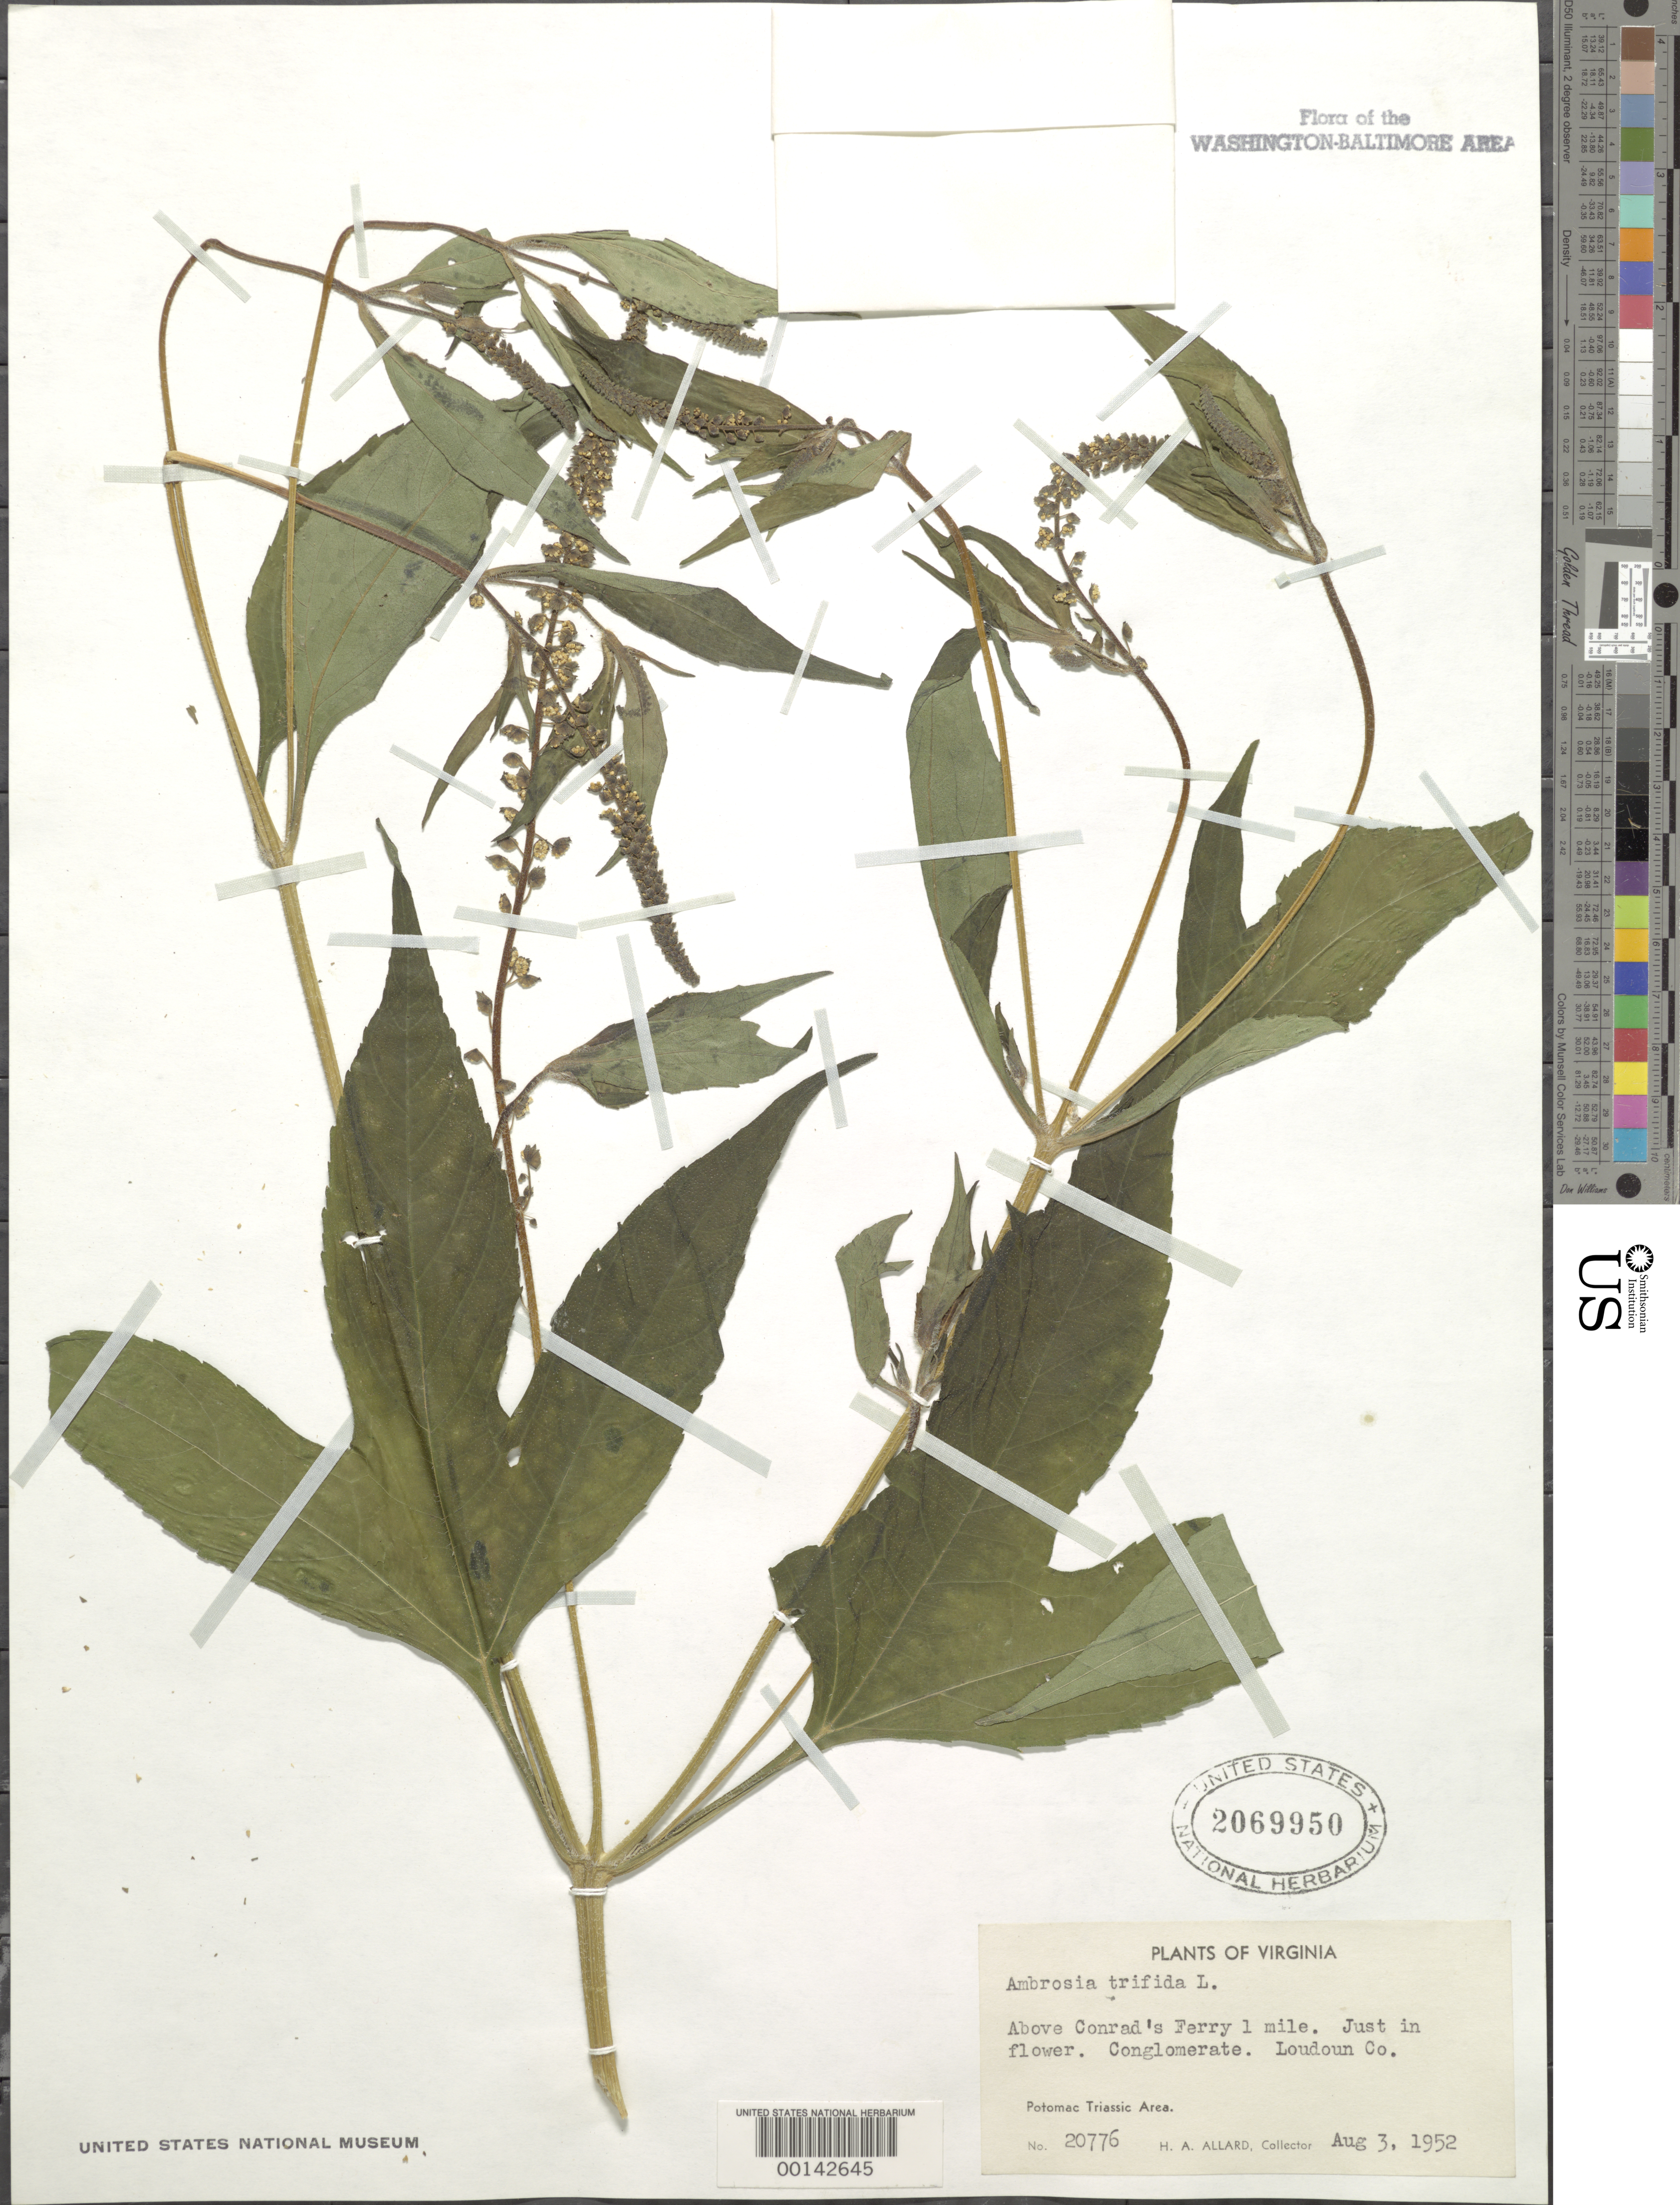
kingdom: Plantae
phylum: Tracheophyta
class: Magnoliopsida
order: Asterales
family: Asteraceae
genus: Ambrosia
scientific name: Ambrosia trifida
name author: L.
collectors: H. A. Allard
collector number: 20776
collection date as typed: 03 Aug 1952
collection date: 1952-08-03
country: United States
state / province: Virginia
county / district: Loudoun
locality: Above Conrads Ferry C. & O. Canal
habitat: Moist ground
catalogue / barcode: US 2069950